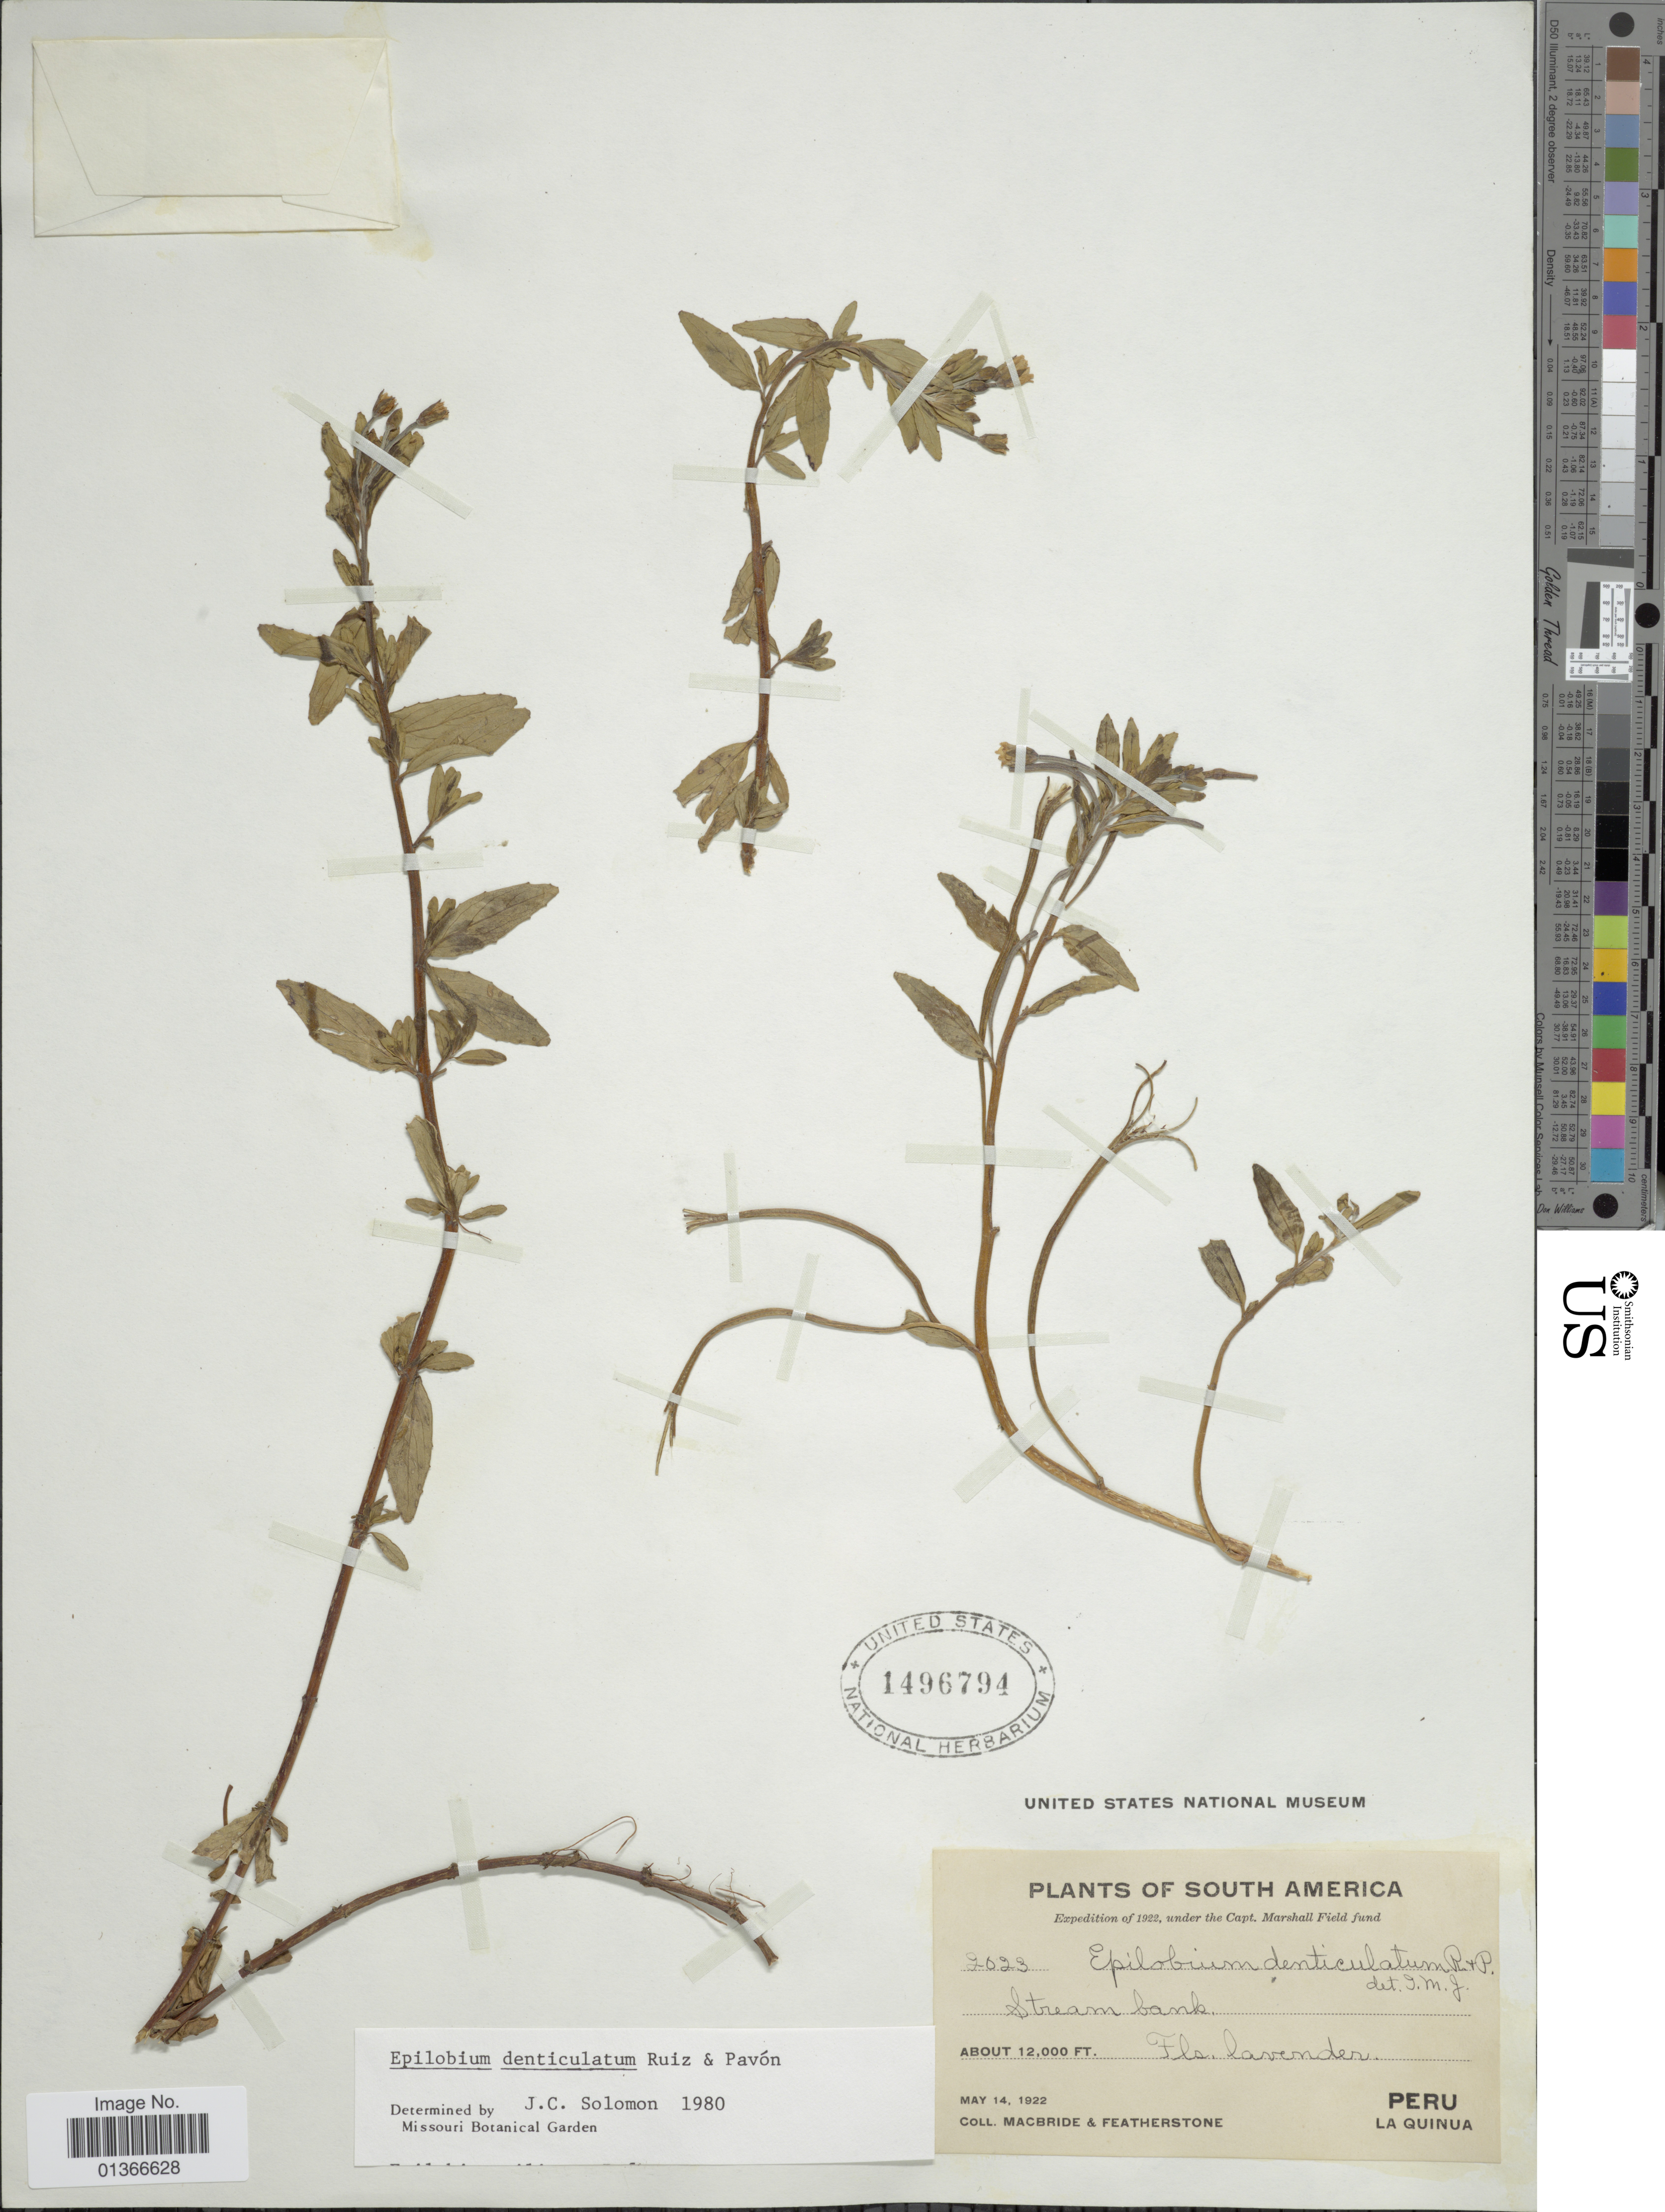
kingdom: Plantae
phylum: Tracheophyta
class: Magnoliopsida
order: Myrtales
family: Onagraceae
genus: Epilobium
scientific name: Epilobium denticulatum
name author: Ruiz & Pav.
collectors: Macbride, -- & -. Featherstone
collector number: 2023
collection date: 1922-05-14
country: Peru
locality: La Quinua.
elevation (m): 3658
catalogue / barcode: US 1496794